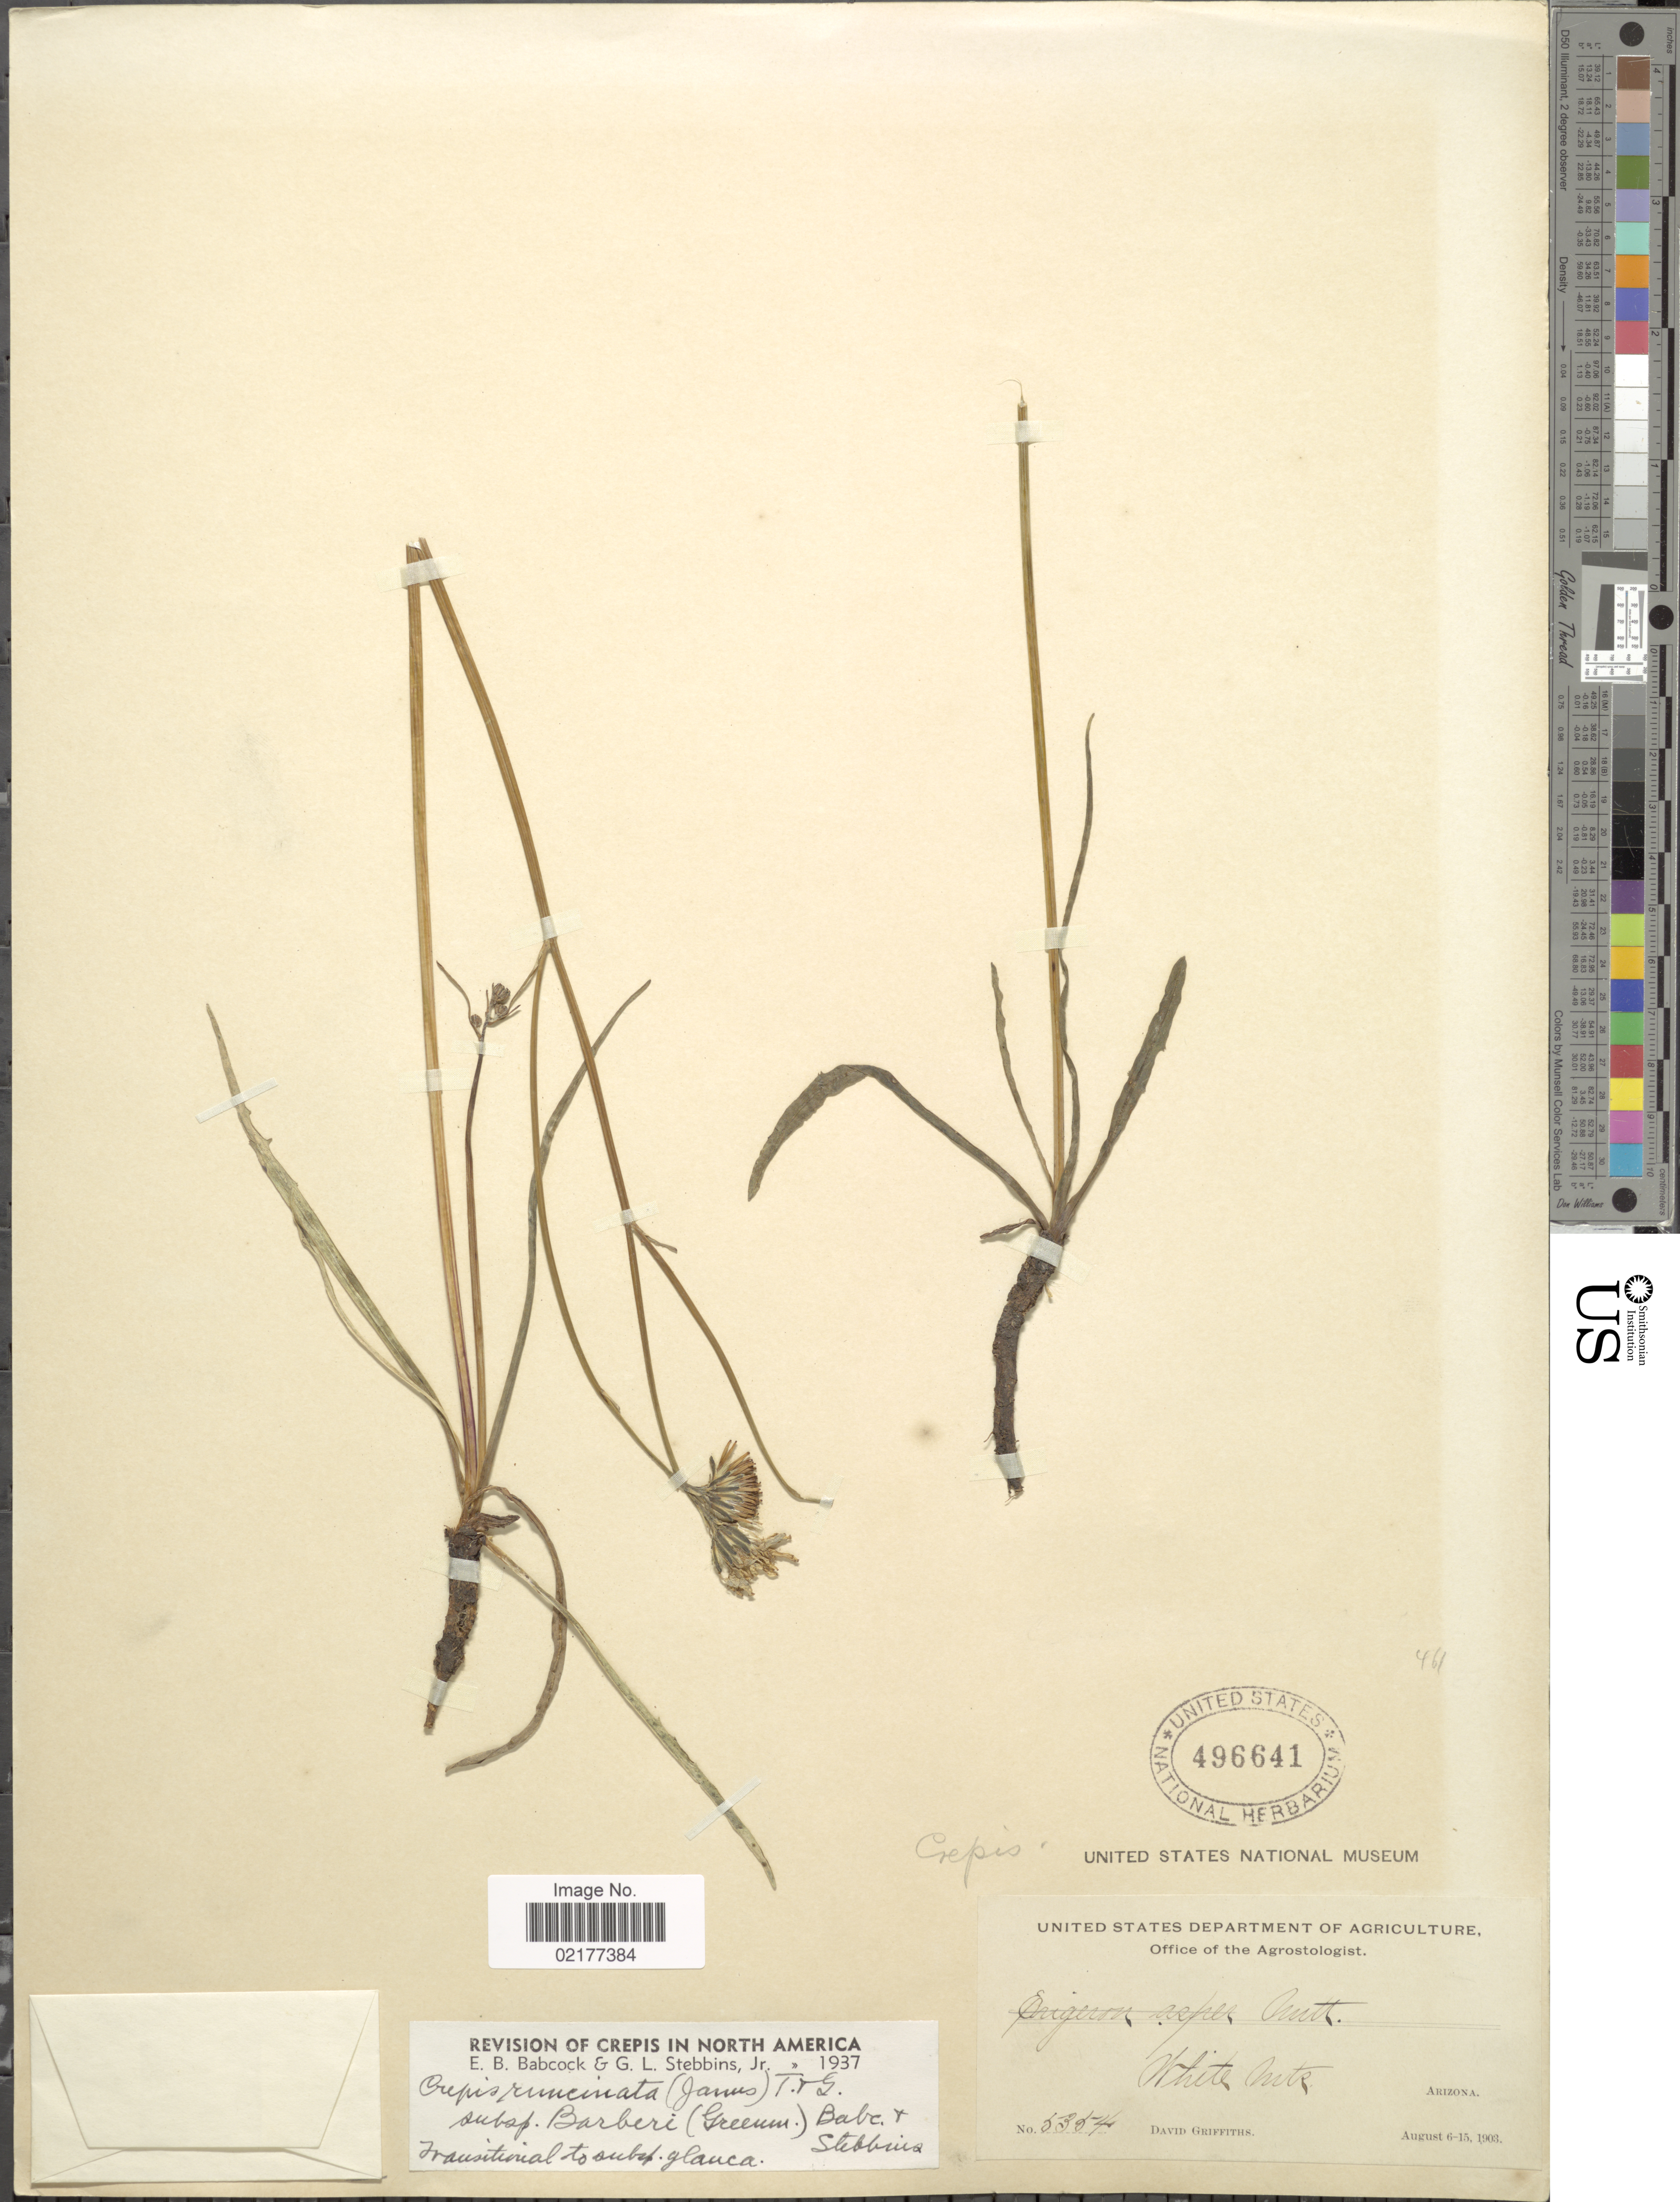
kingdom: Plantae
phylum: Tracheophyta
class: Magnoliopsida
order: Asterales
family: Asteraceae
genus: Crepis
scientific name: Crepis runcinata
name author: Torr. & A. Gray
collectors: D. Griffiths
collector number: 5354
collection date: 1903-08-06/1903-08-15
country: United States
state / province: Arizona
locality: White Mts.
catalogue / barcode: US 496641